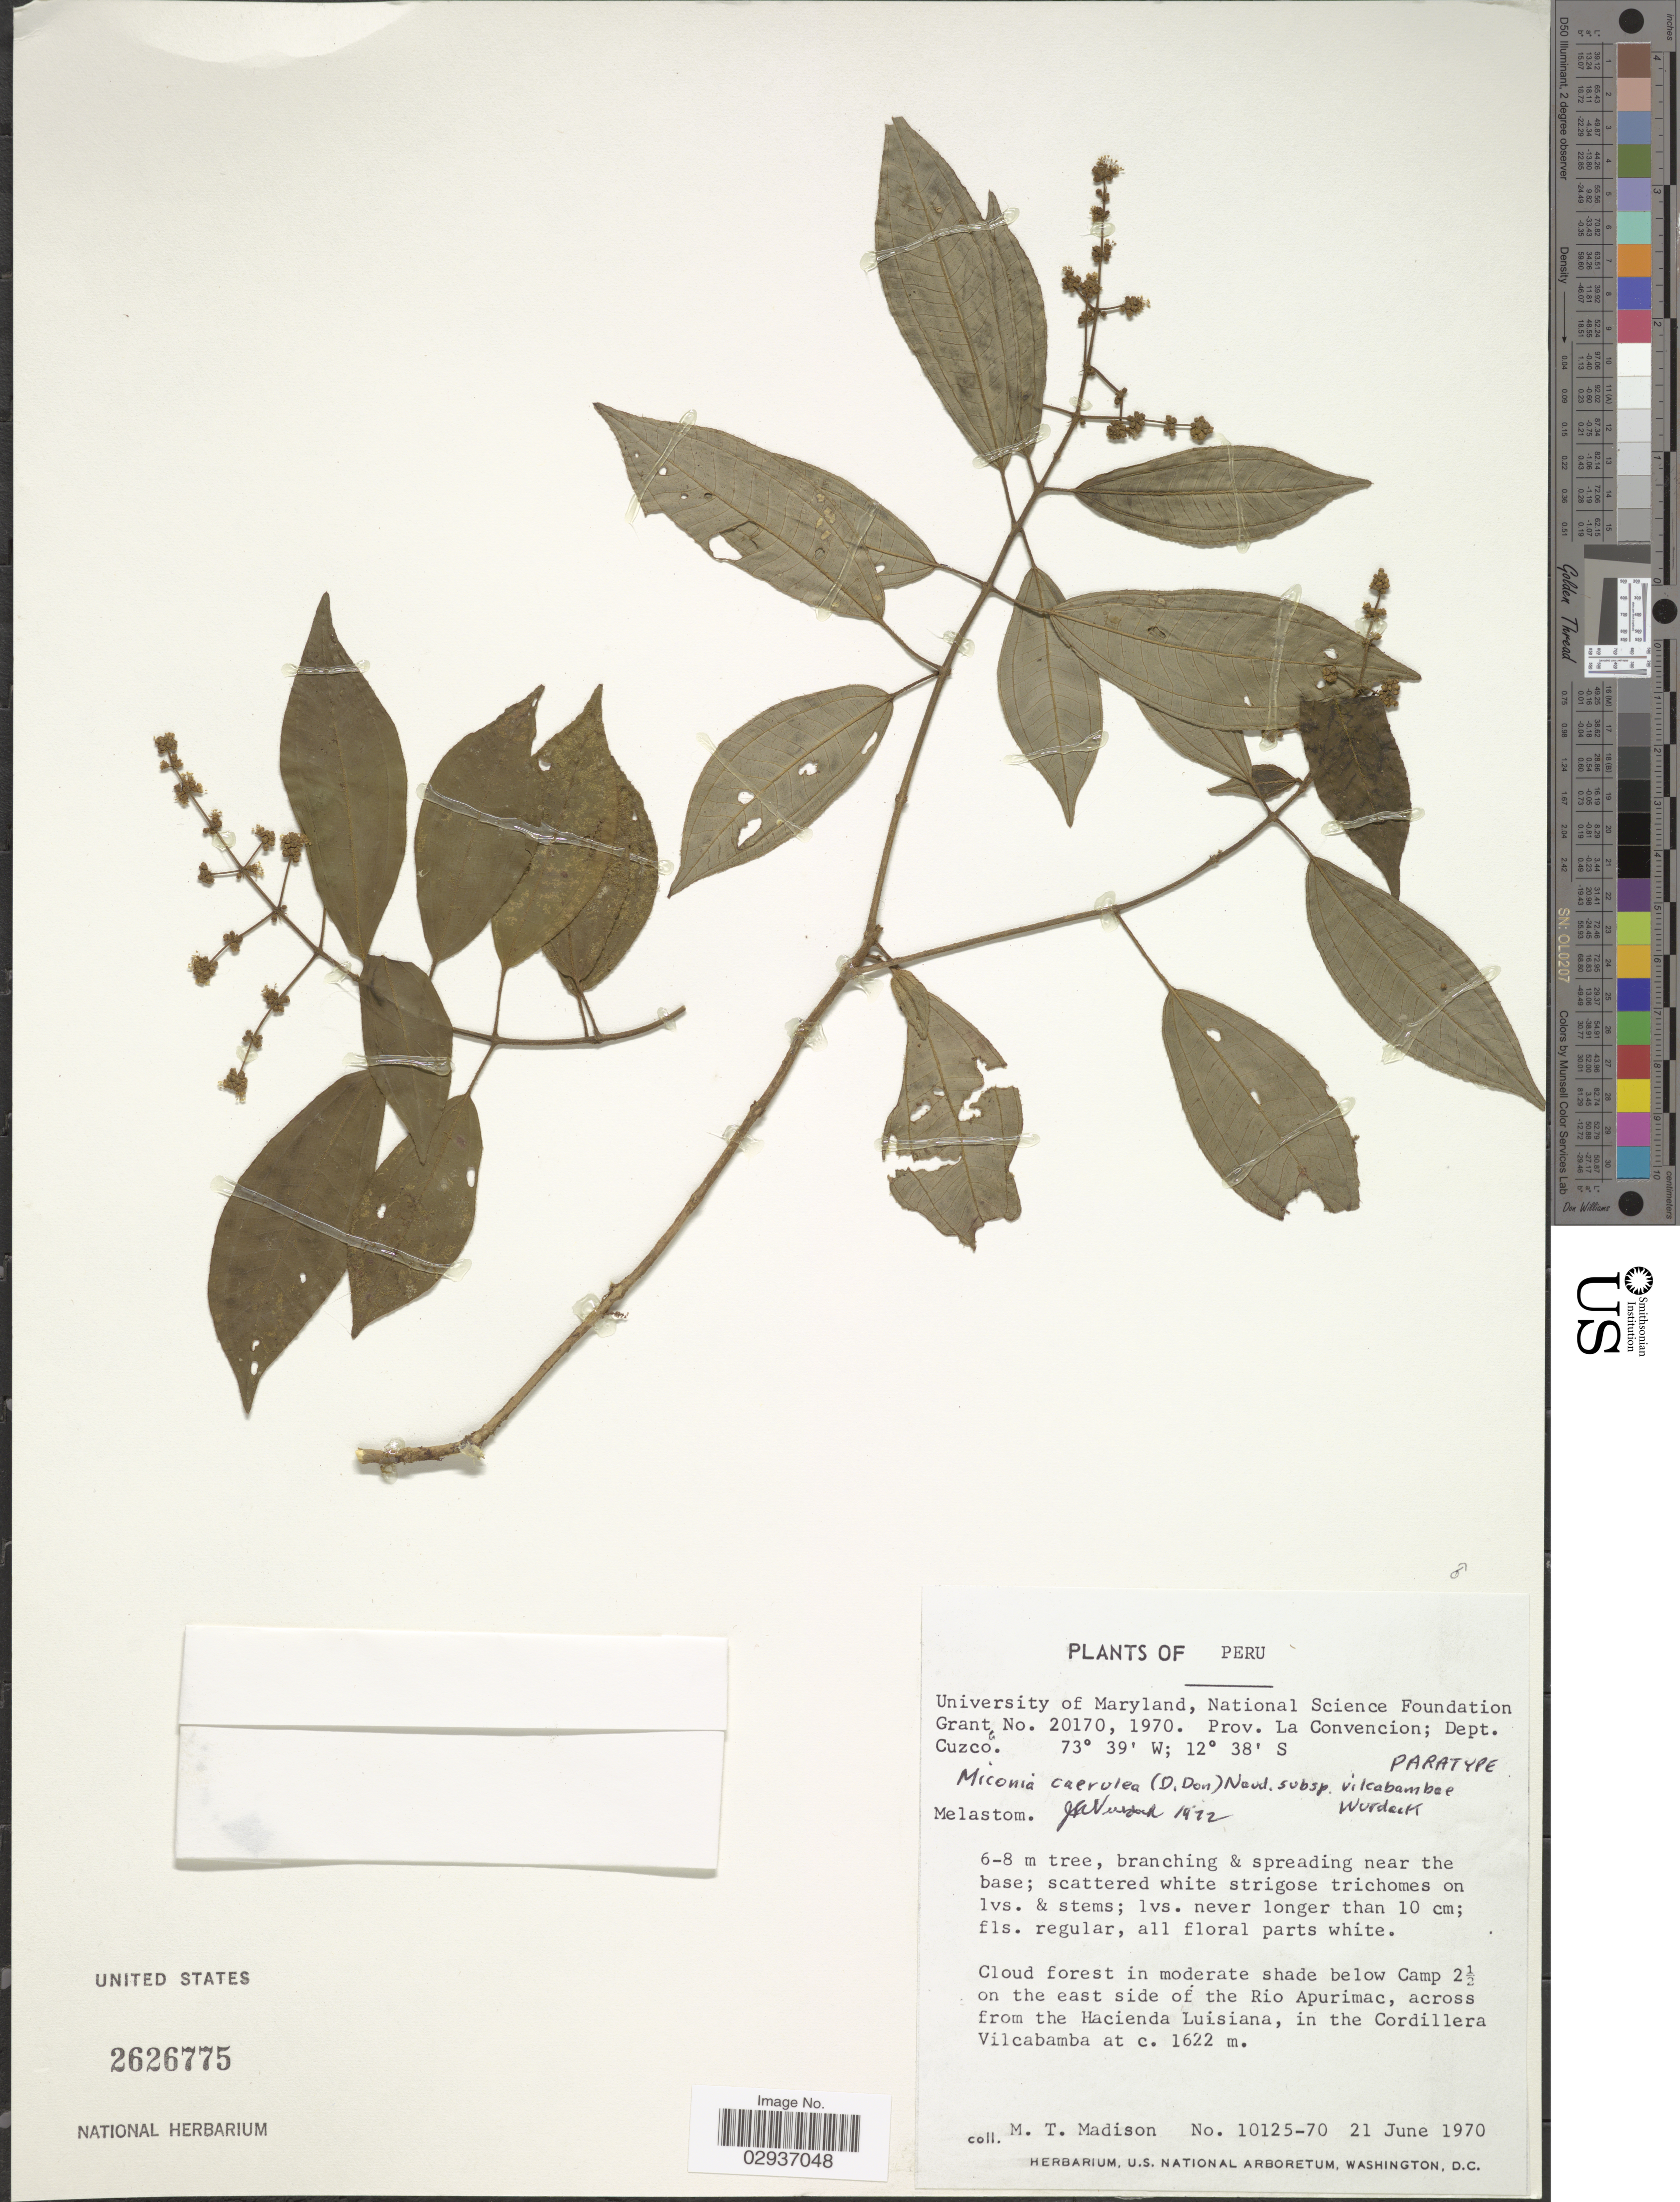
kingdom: Plantae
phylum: Tracheophyta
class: Magnoliopsida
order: Myrtales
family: Melastomataceae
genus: Miconia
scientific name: Miconia caerulea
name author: (D. Don) Naudin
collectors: M. T. Madison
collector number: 10125-70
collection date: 1970-06-21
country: Peru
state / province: Cusco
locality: Prov. La Convencion; Dept. Cuzco. Cloud forest in moderate shade below Camp 2½ on the east side of the Rio Apurimac, across from the Hacienda Luisiana, in the Cordillera Vilcabamba.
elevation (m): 1622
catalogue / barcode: US 2626775